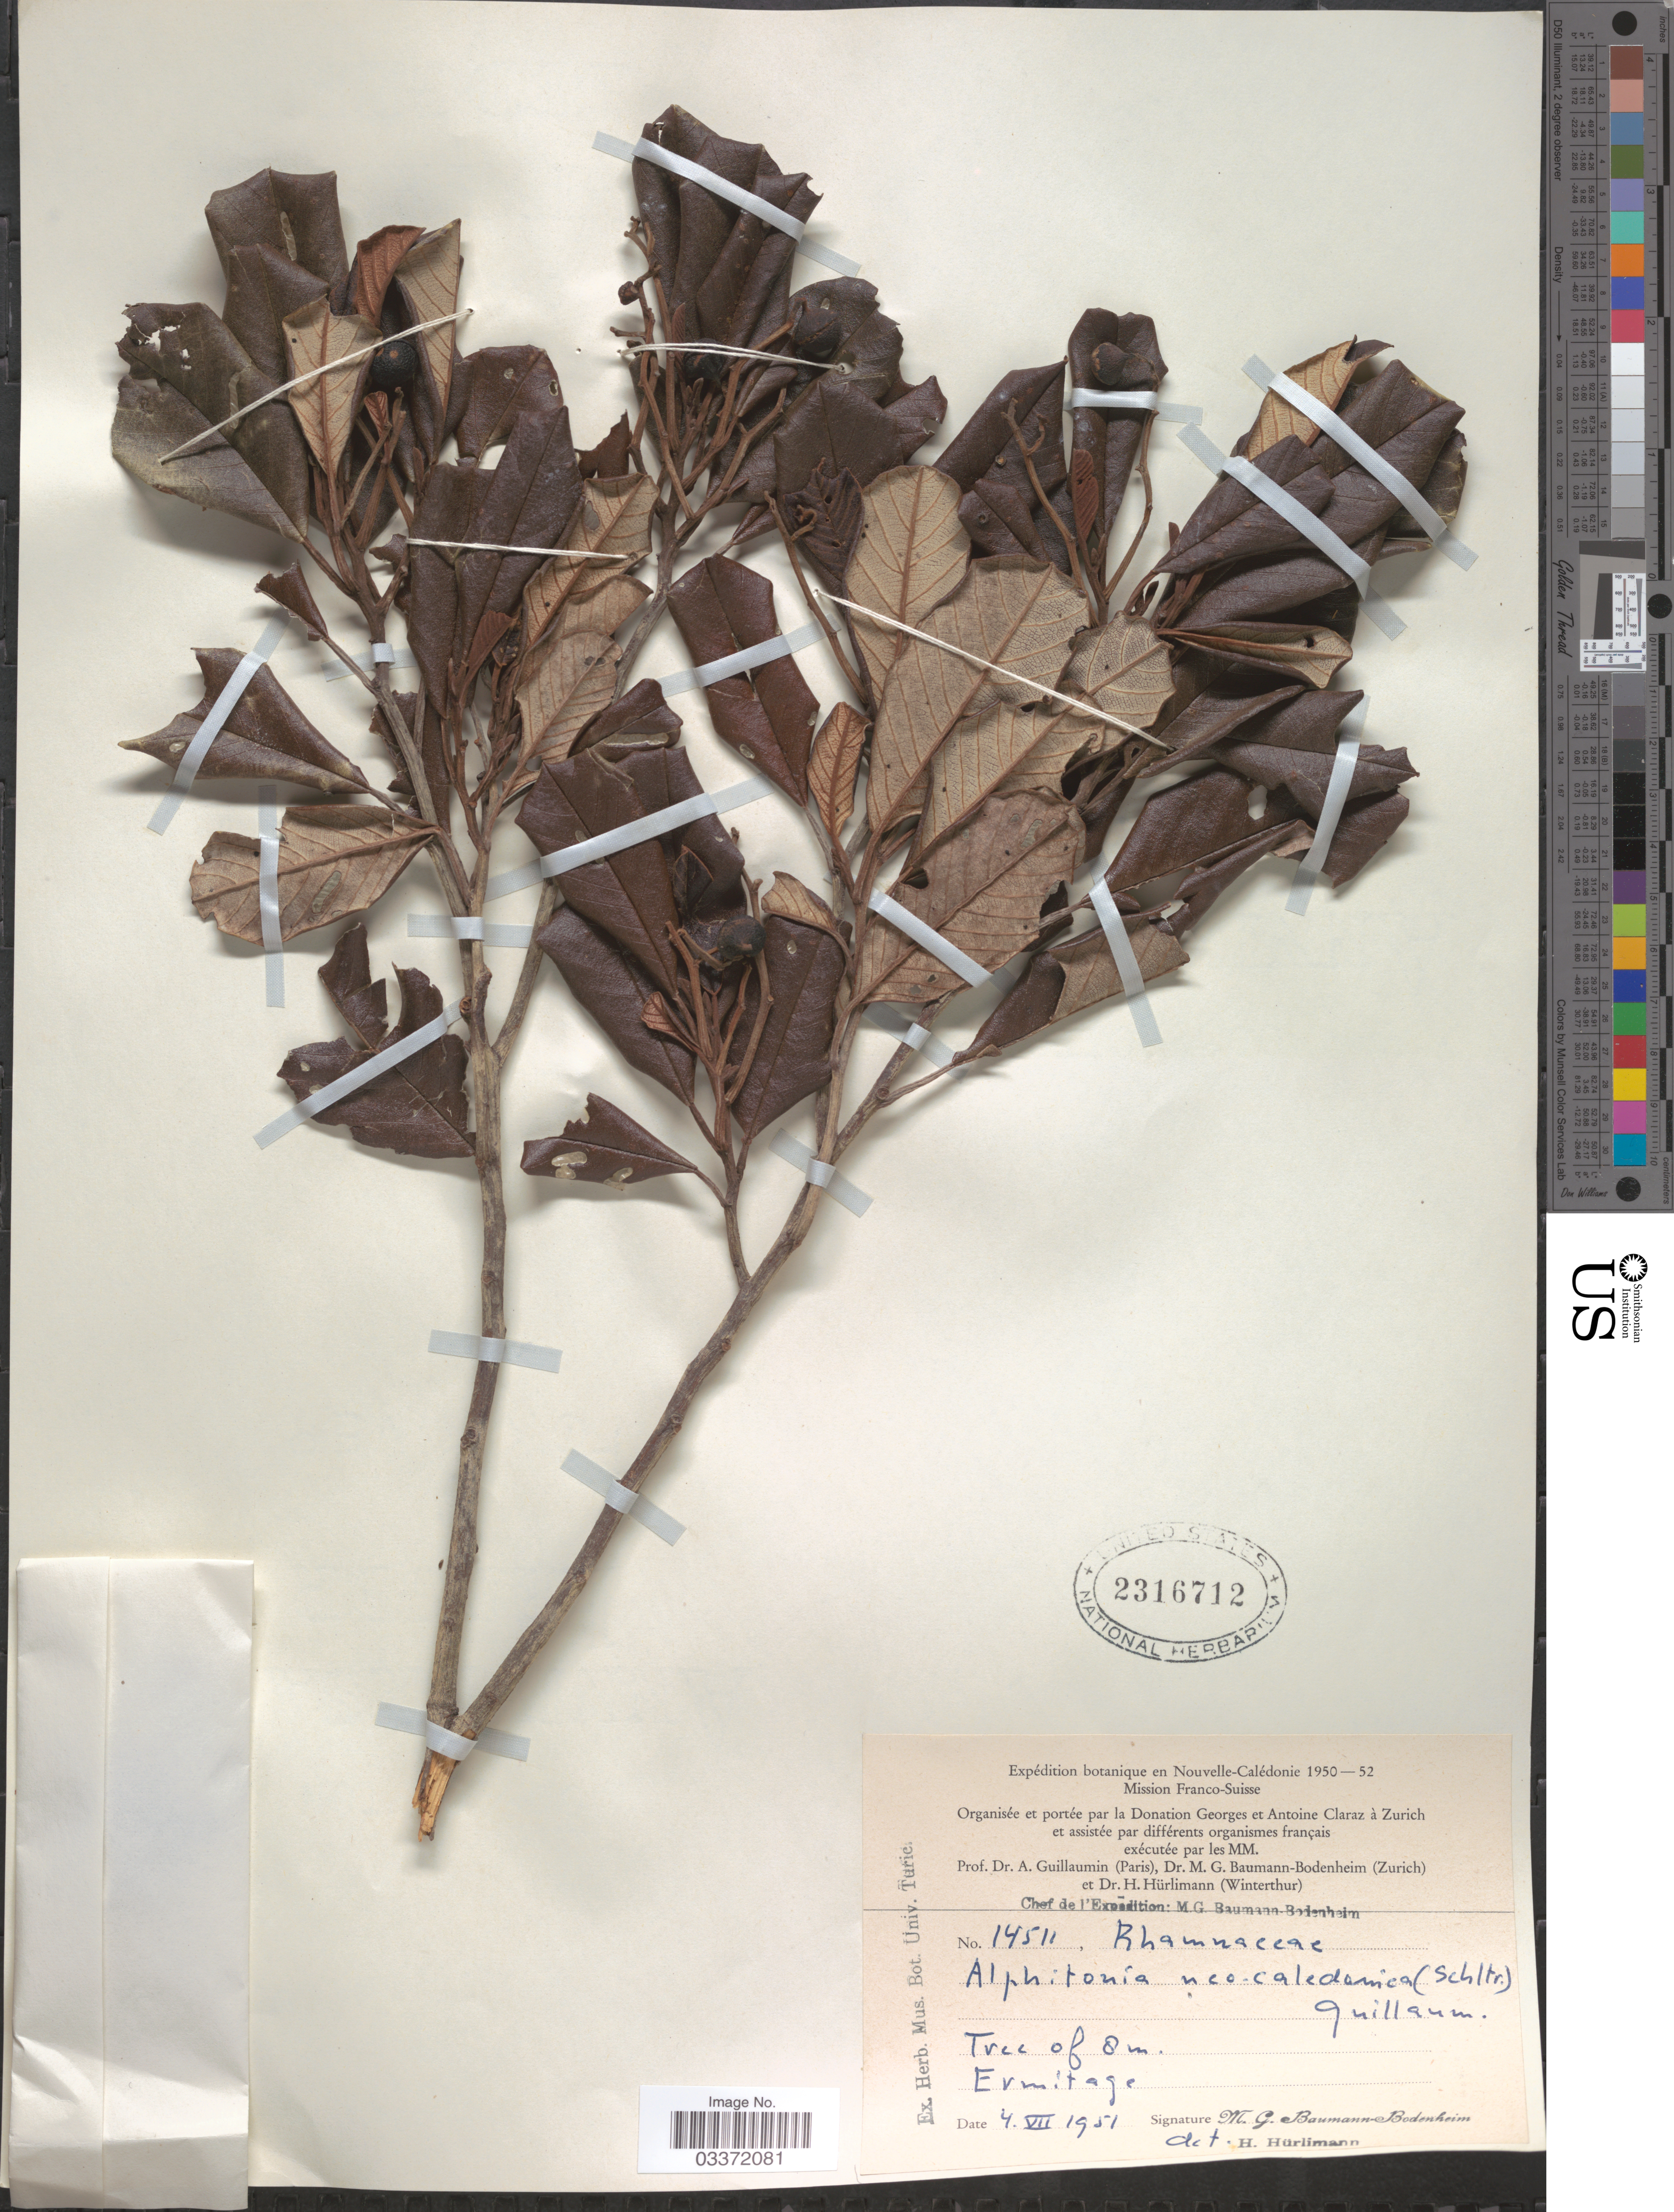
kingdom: Plantae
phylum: Tracheophyta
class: Magnoliopsida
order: Rosales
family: Rhamnaceae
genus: Alphitonia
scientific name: Alphitonia neocaledonica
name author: (Schltr.) Guillaumin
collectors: M. G. Baumann-Bodenheim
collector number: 14511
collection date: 1951-07-04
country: New Caledonia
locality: Ermitage.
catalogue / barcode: US 2316712